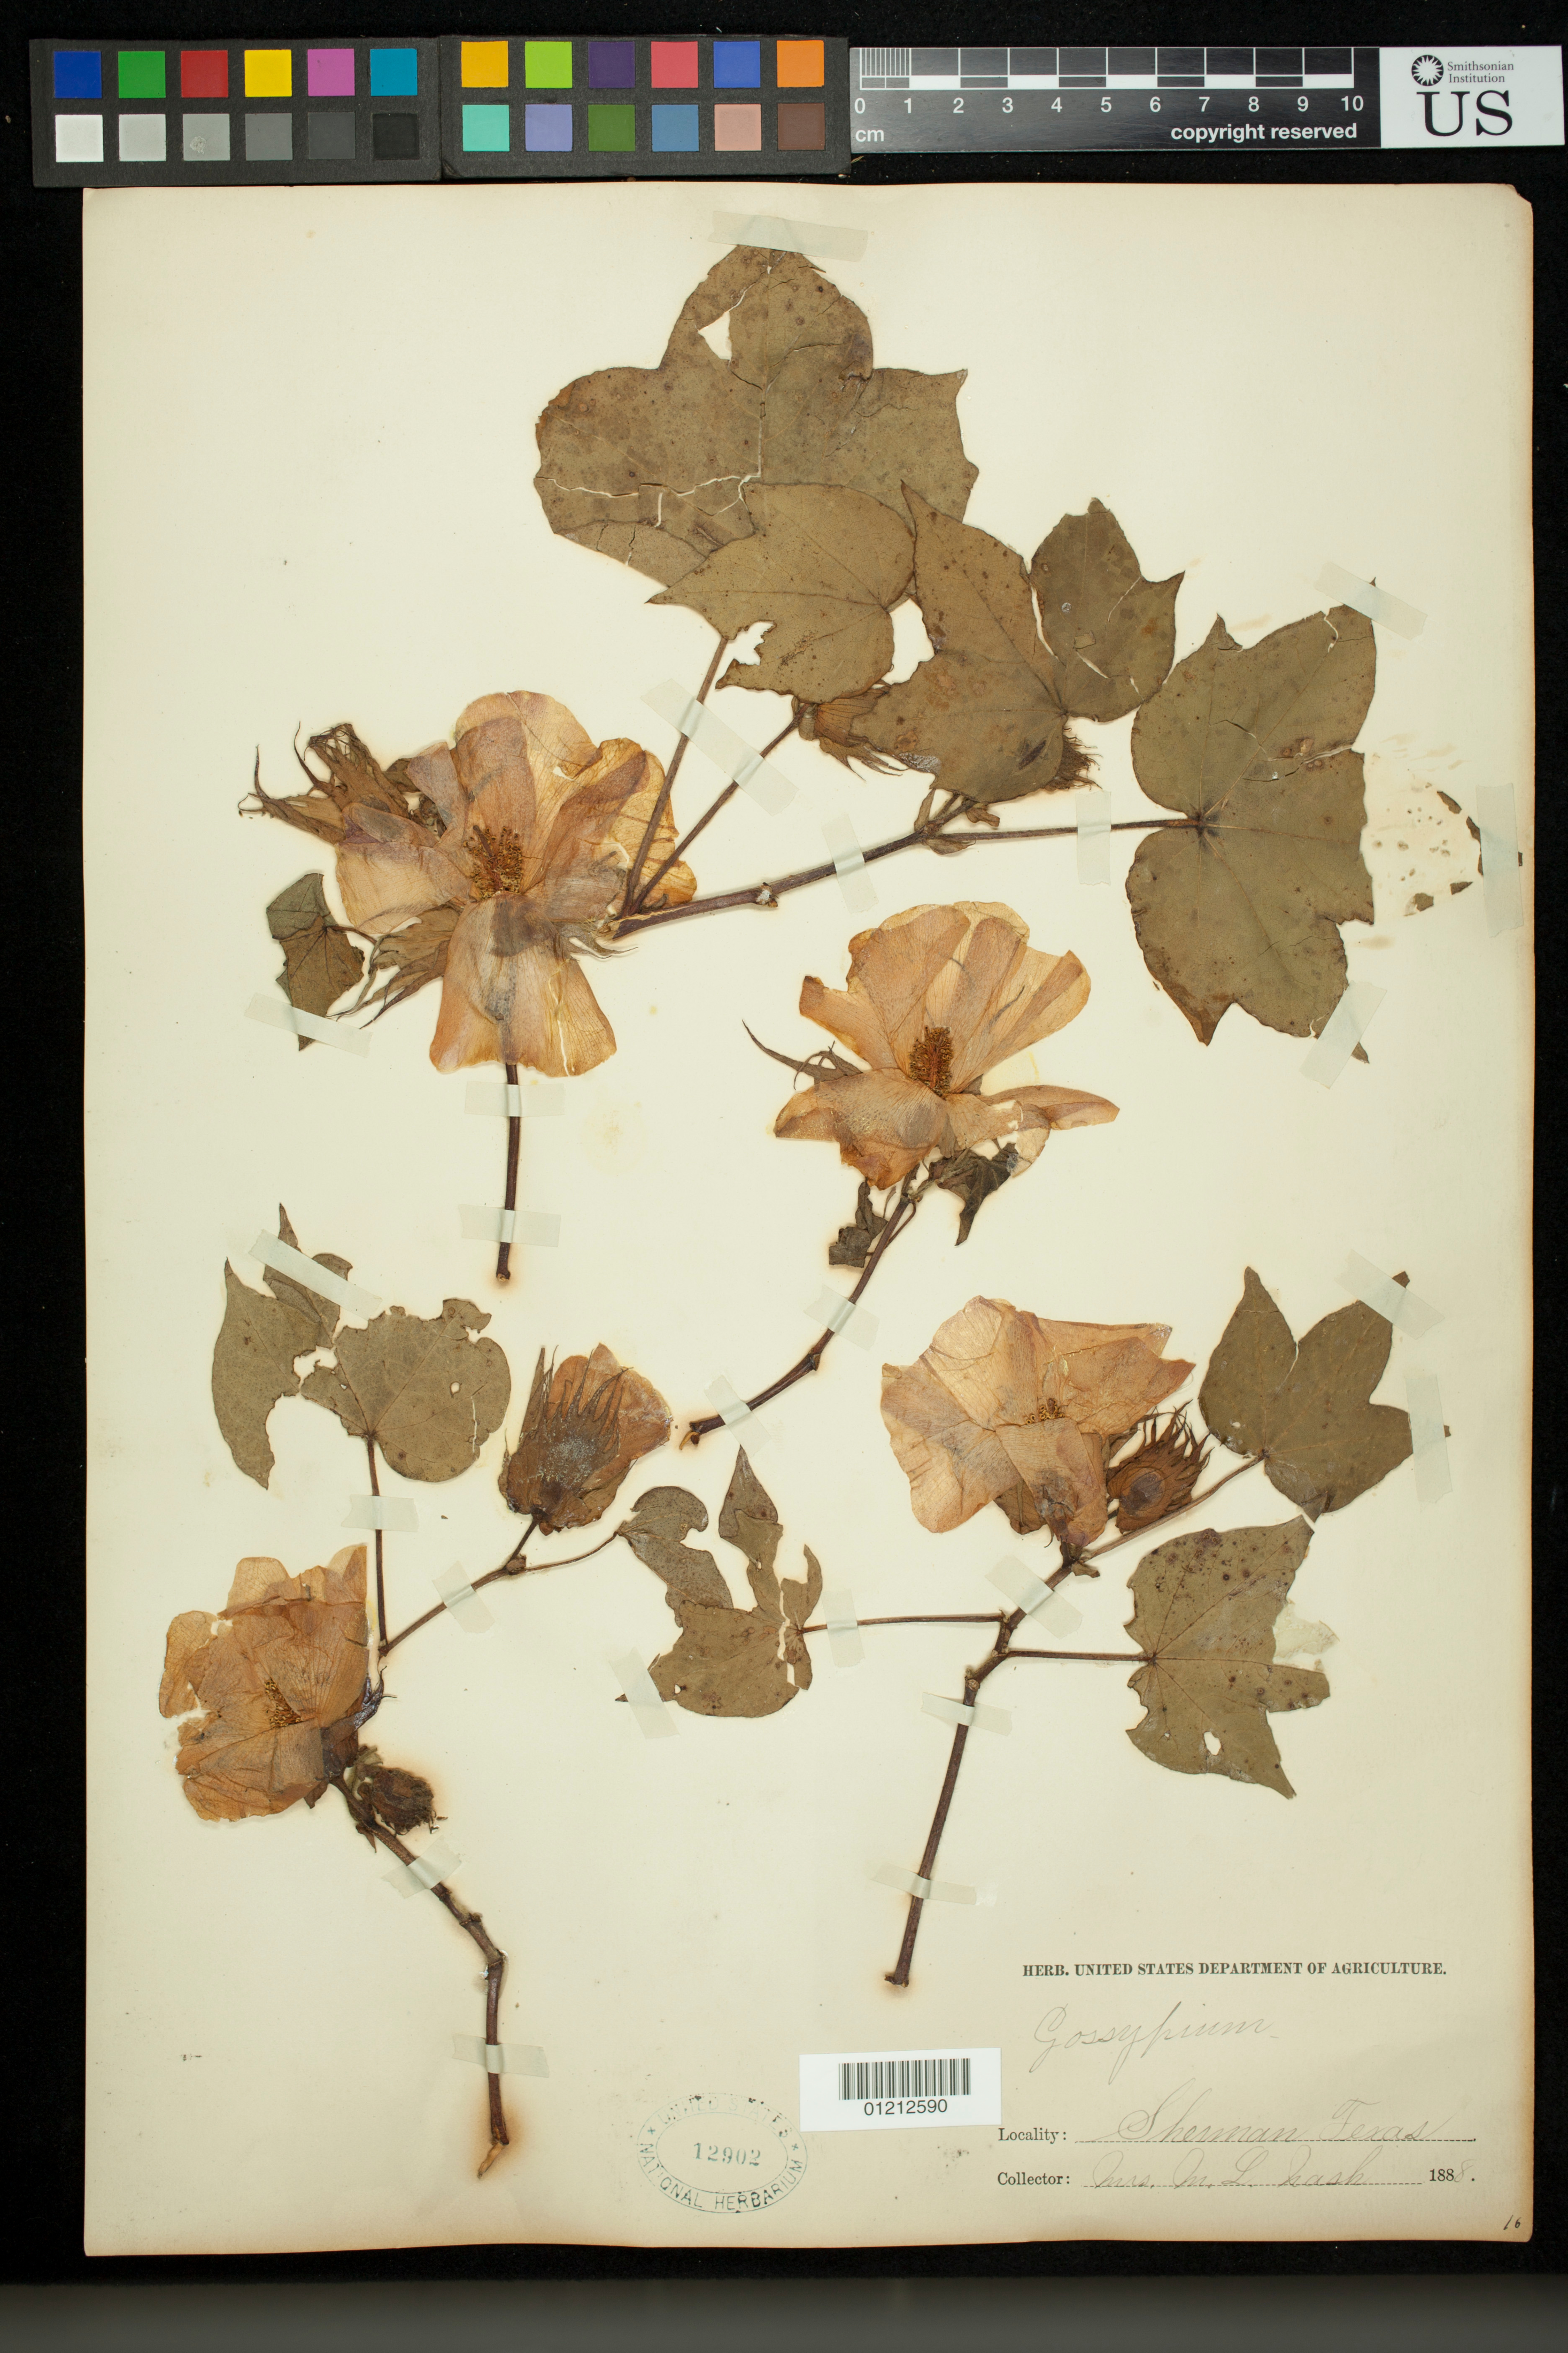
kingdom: Plantae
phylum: Tracheophyta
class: Magnoliopsida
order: Malvales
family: Malvaceae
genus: Gossypium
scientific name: Gossypium sp.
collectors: M. L. Nash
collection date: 1888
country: United States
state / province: Texas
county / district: Grayson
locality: Sherman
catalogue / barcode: US 12902